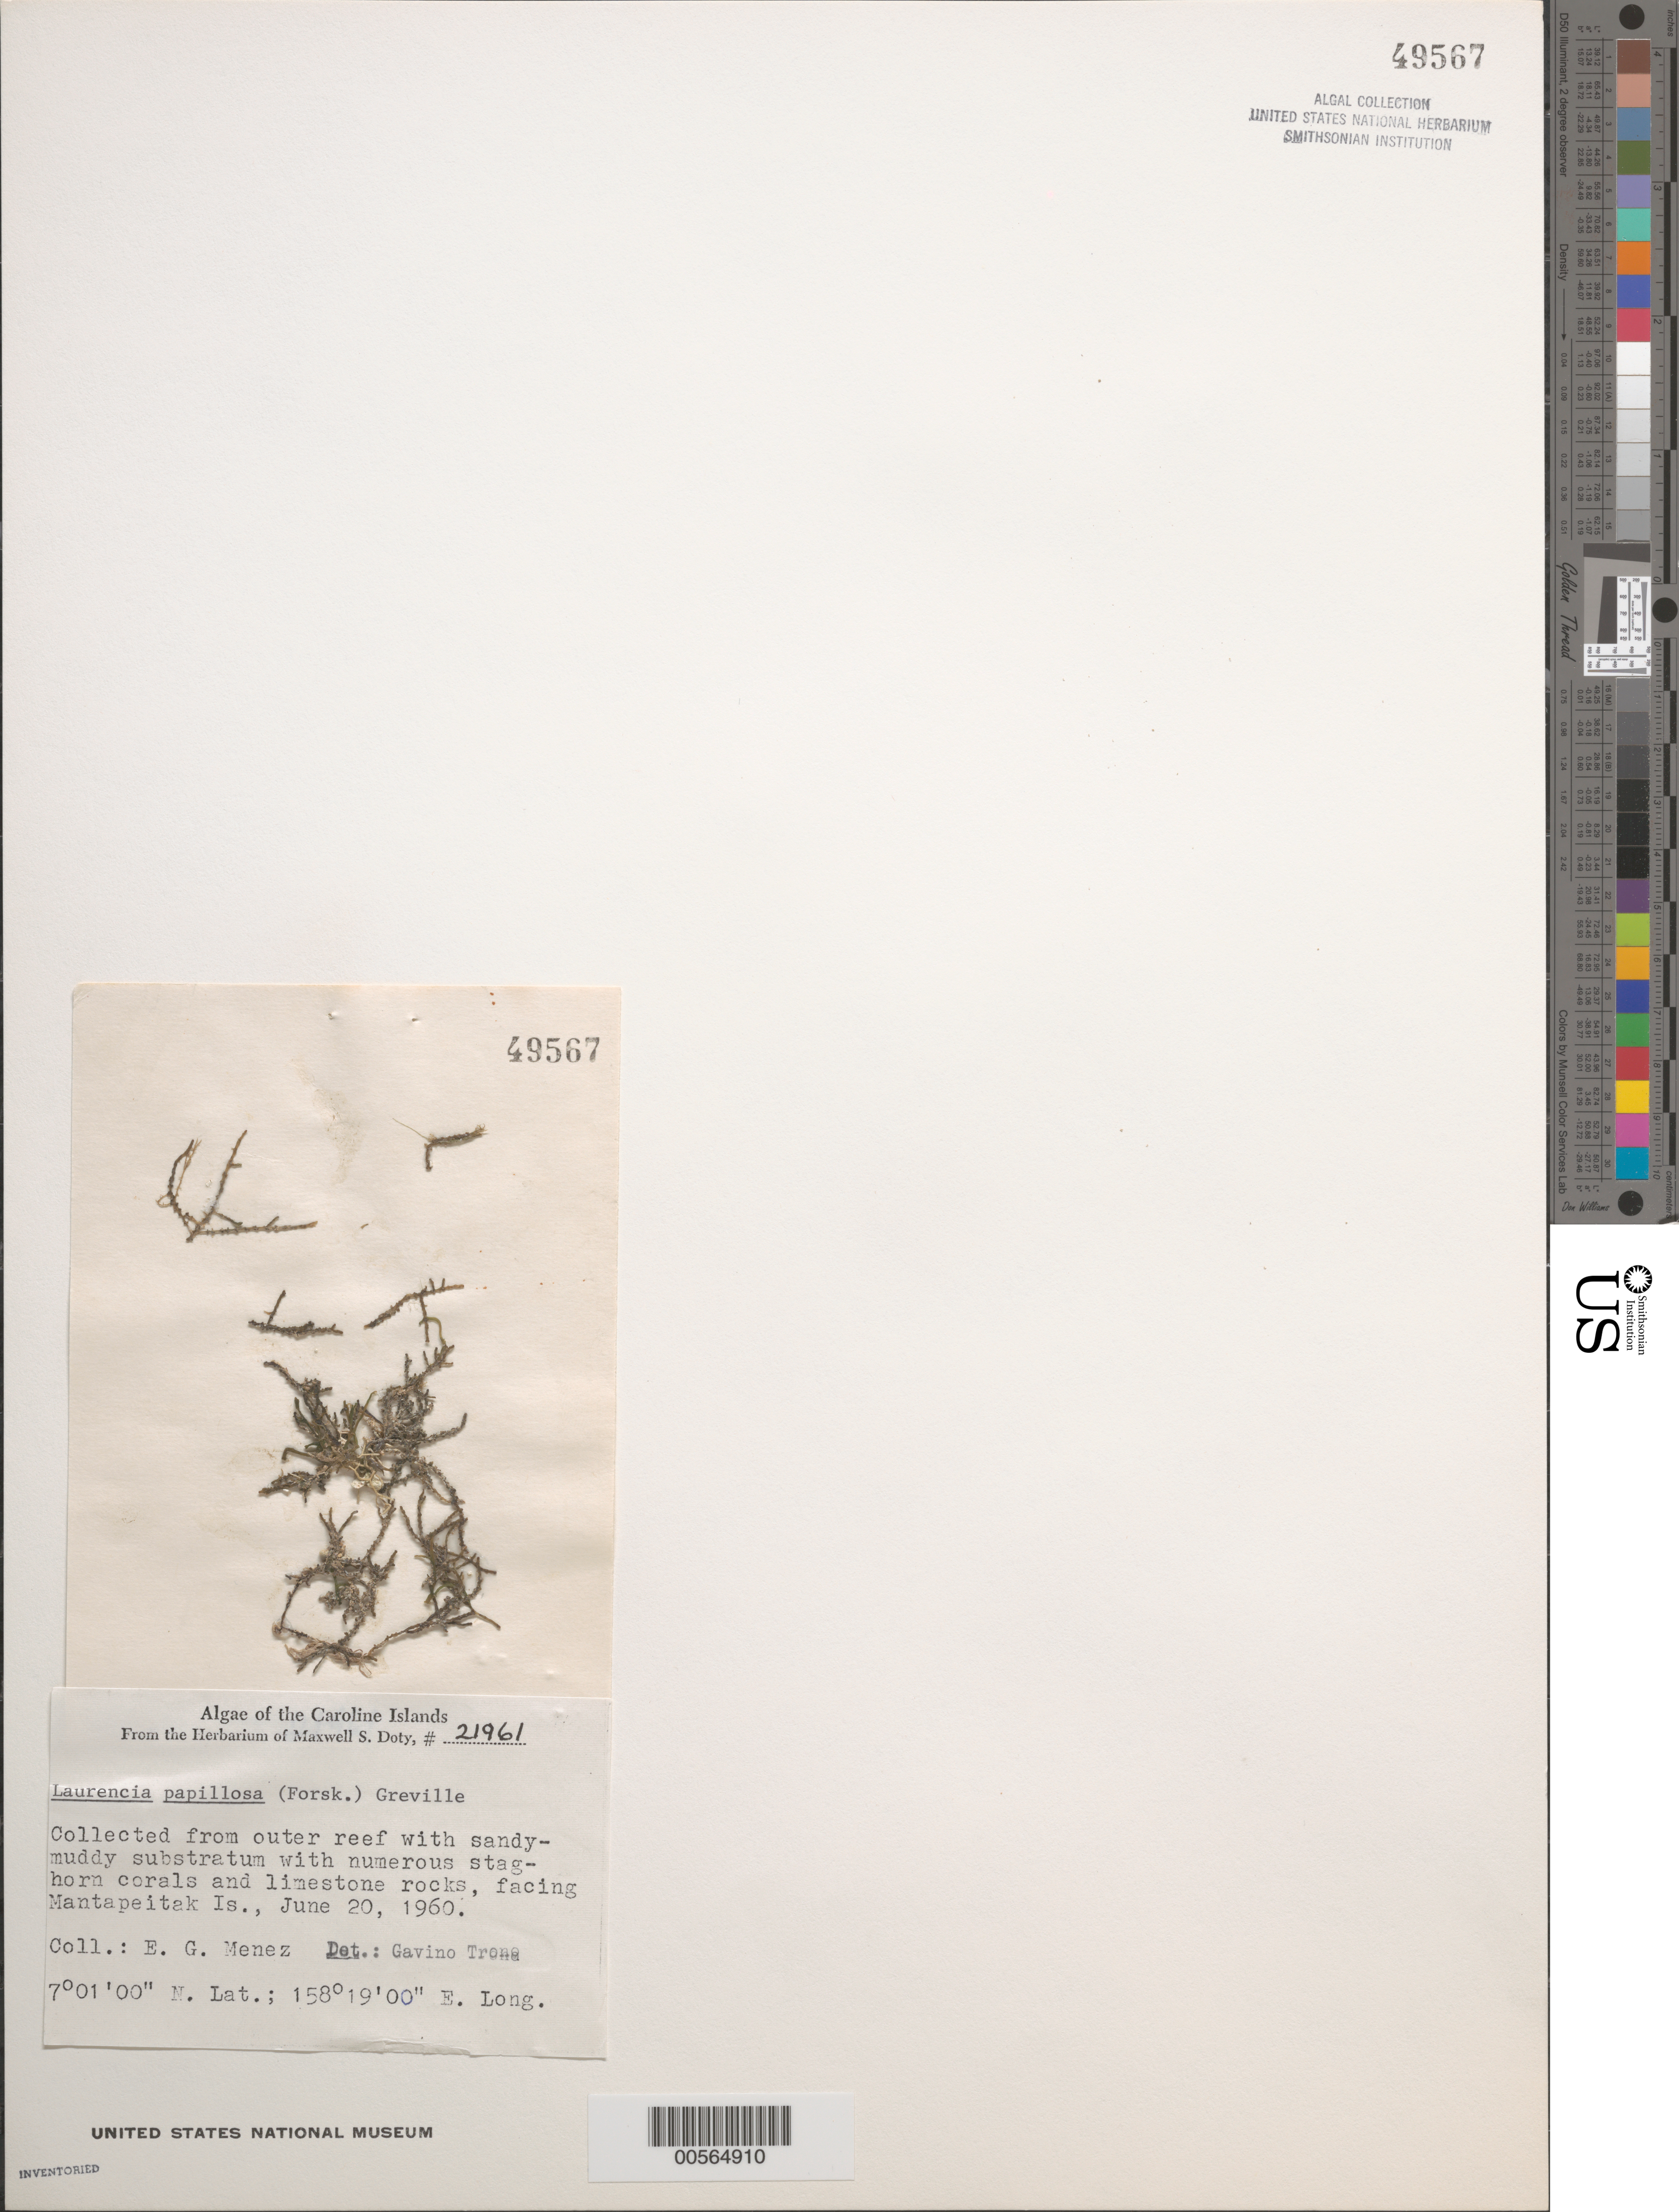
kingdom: Plantae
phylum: Rhodophyta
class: Florideophyceae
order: Ceramiales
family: Rhodomelaceae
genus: Palisada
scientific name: Palisada perforata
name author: (Bory) K.W. Nam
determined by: Algae name updating Project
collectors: Meñez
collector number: MSD 21961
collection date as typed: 20 Jun 1960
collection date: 1960-06-20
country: Micronesia, Federated States of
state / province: Pohnpei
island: Mantapeitak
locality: Reef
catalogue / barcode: US 49567